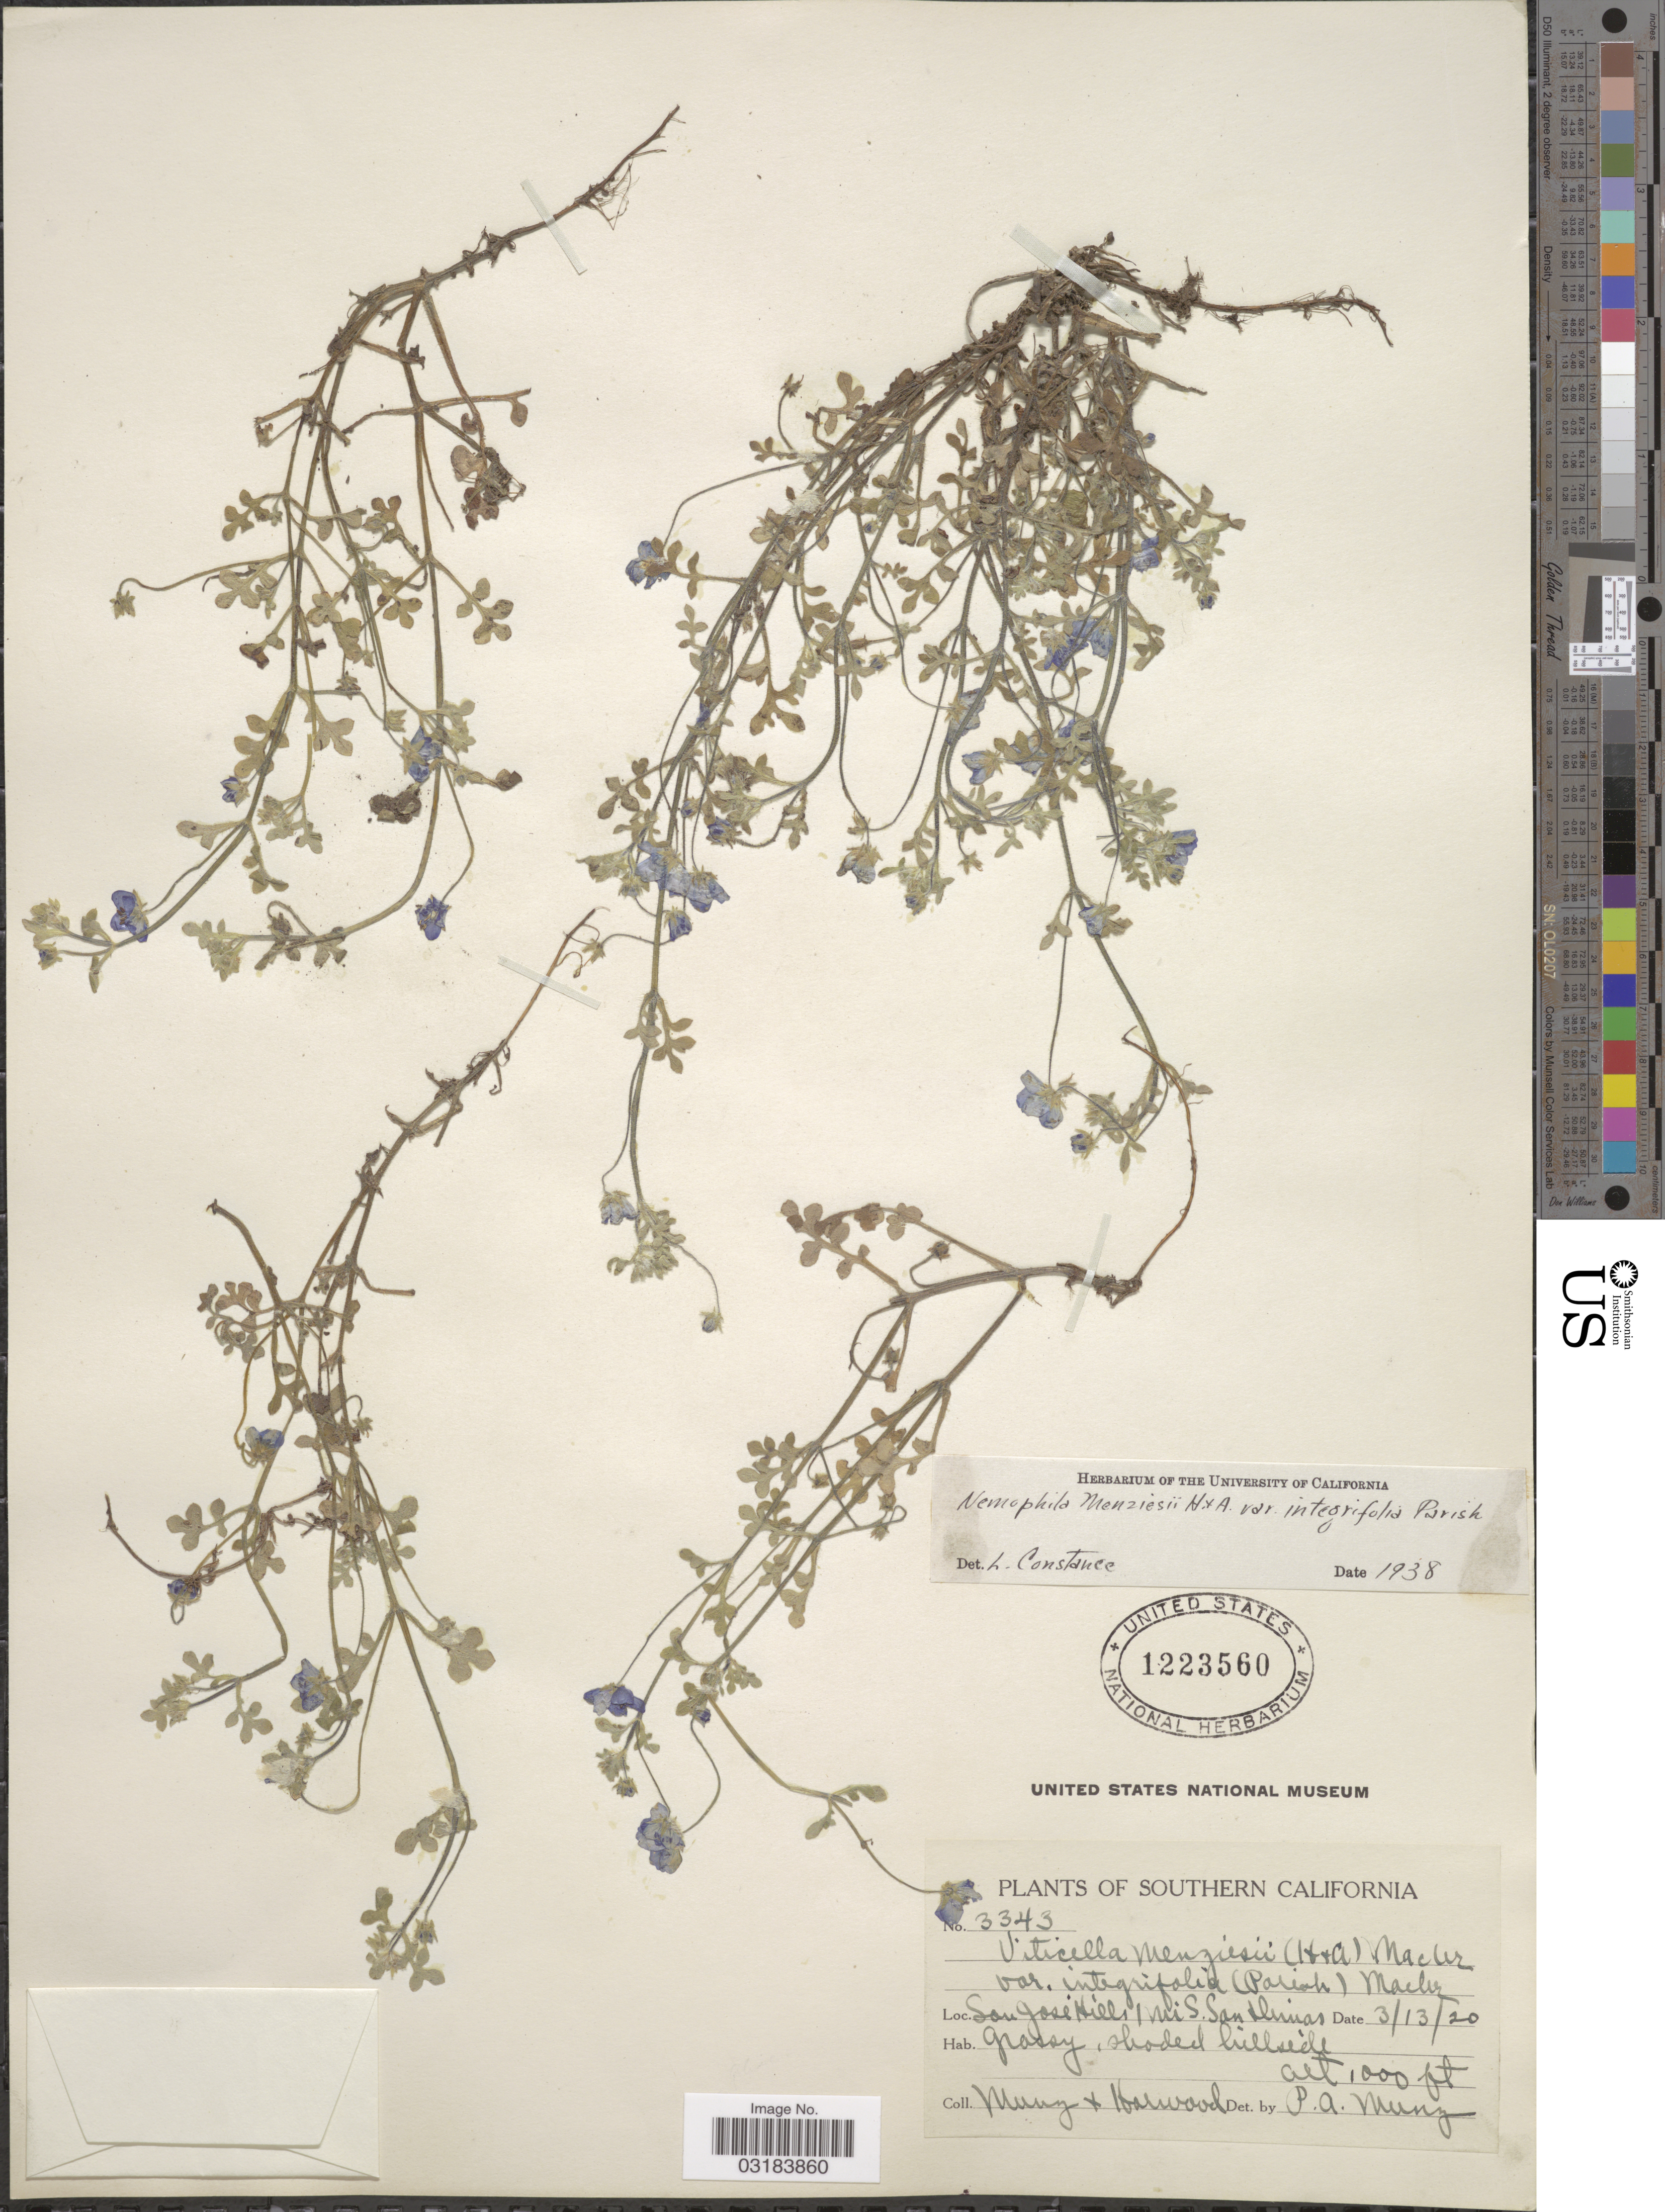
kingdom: Plantae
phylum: Tracheophyta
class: Magnoliopsida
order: Boraginales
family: Hydrophyllaceae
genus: Nemophila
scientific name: Nemophila menziesii var. integrifolia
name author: Hook. & Arn.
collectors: -. Munz & Harwood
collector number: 3343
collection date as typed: Transcribed d/m/y: 13/3/20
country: United States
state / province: California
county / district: Los Angeles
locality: Southern California. San Jose Hills 1 mi S. San Dimas.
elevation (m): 305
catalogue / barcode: US 1223560